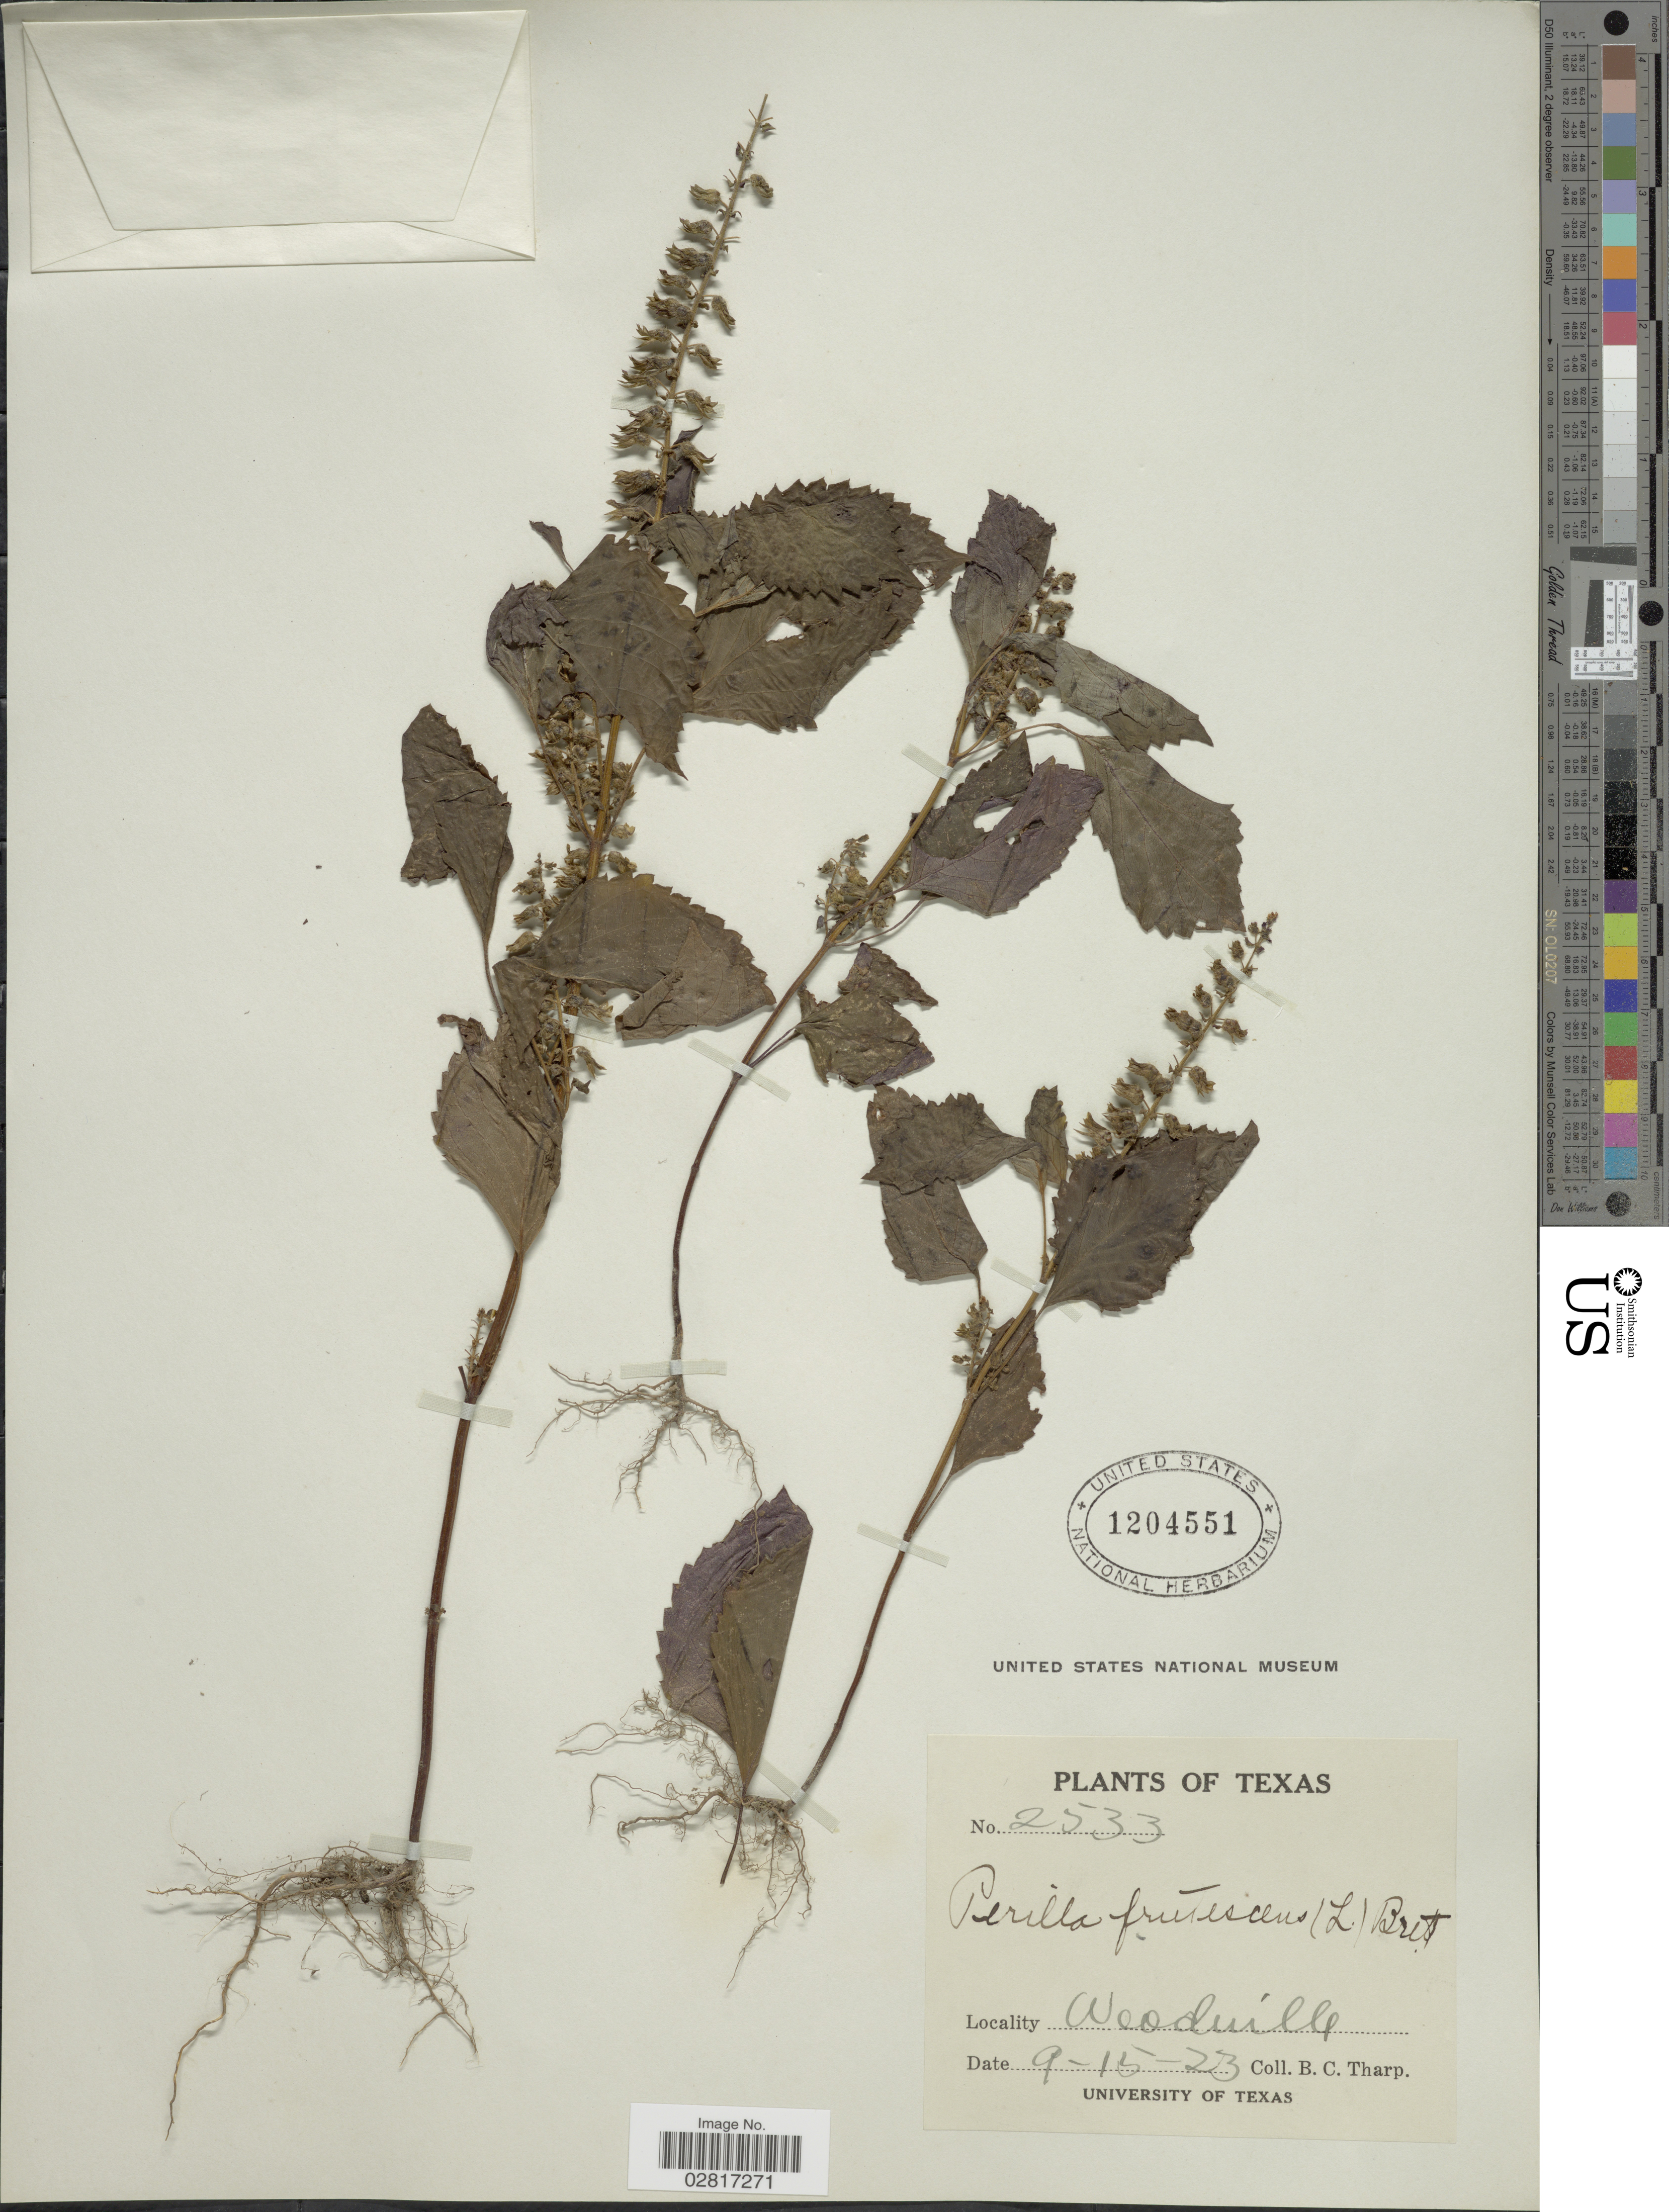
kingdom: Plantae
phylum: Tracheophyta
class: Magnoliopsida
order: Lamiales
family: Lamiaceae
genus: Perilla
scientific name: Perilla frutescens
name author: (L.) Britton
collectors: B. C. Tharp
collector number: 2533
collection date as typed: Transcribed d/m/y: 15/9/23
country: United States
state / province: Texas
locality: Woodmill.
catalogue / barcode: US 1204551